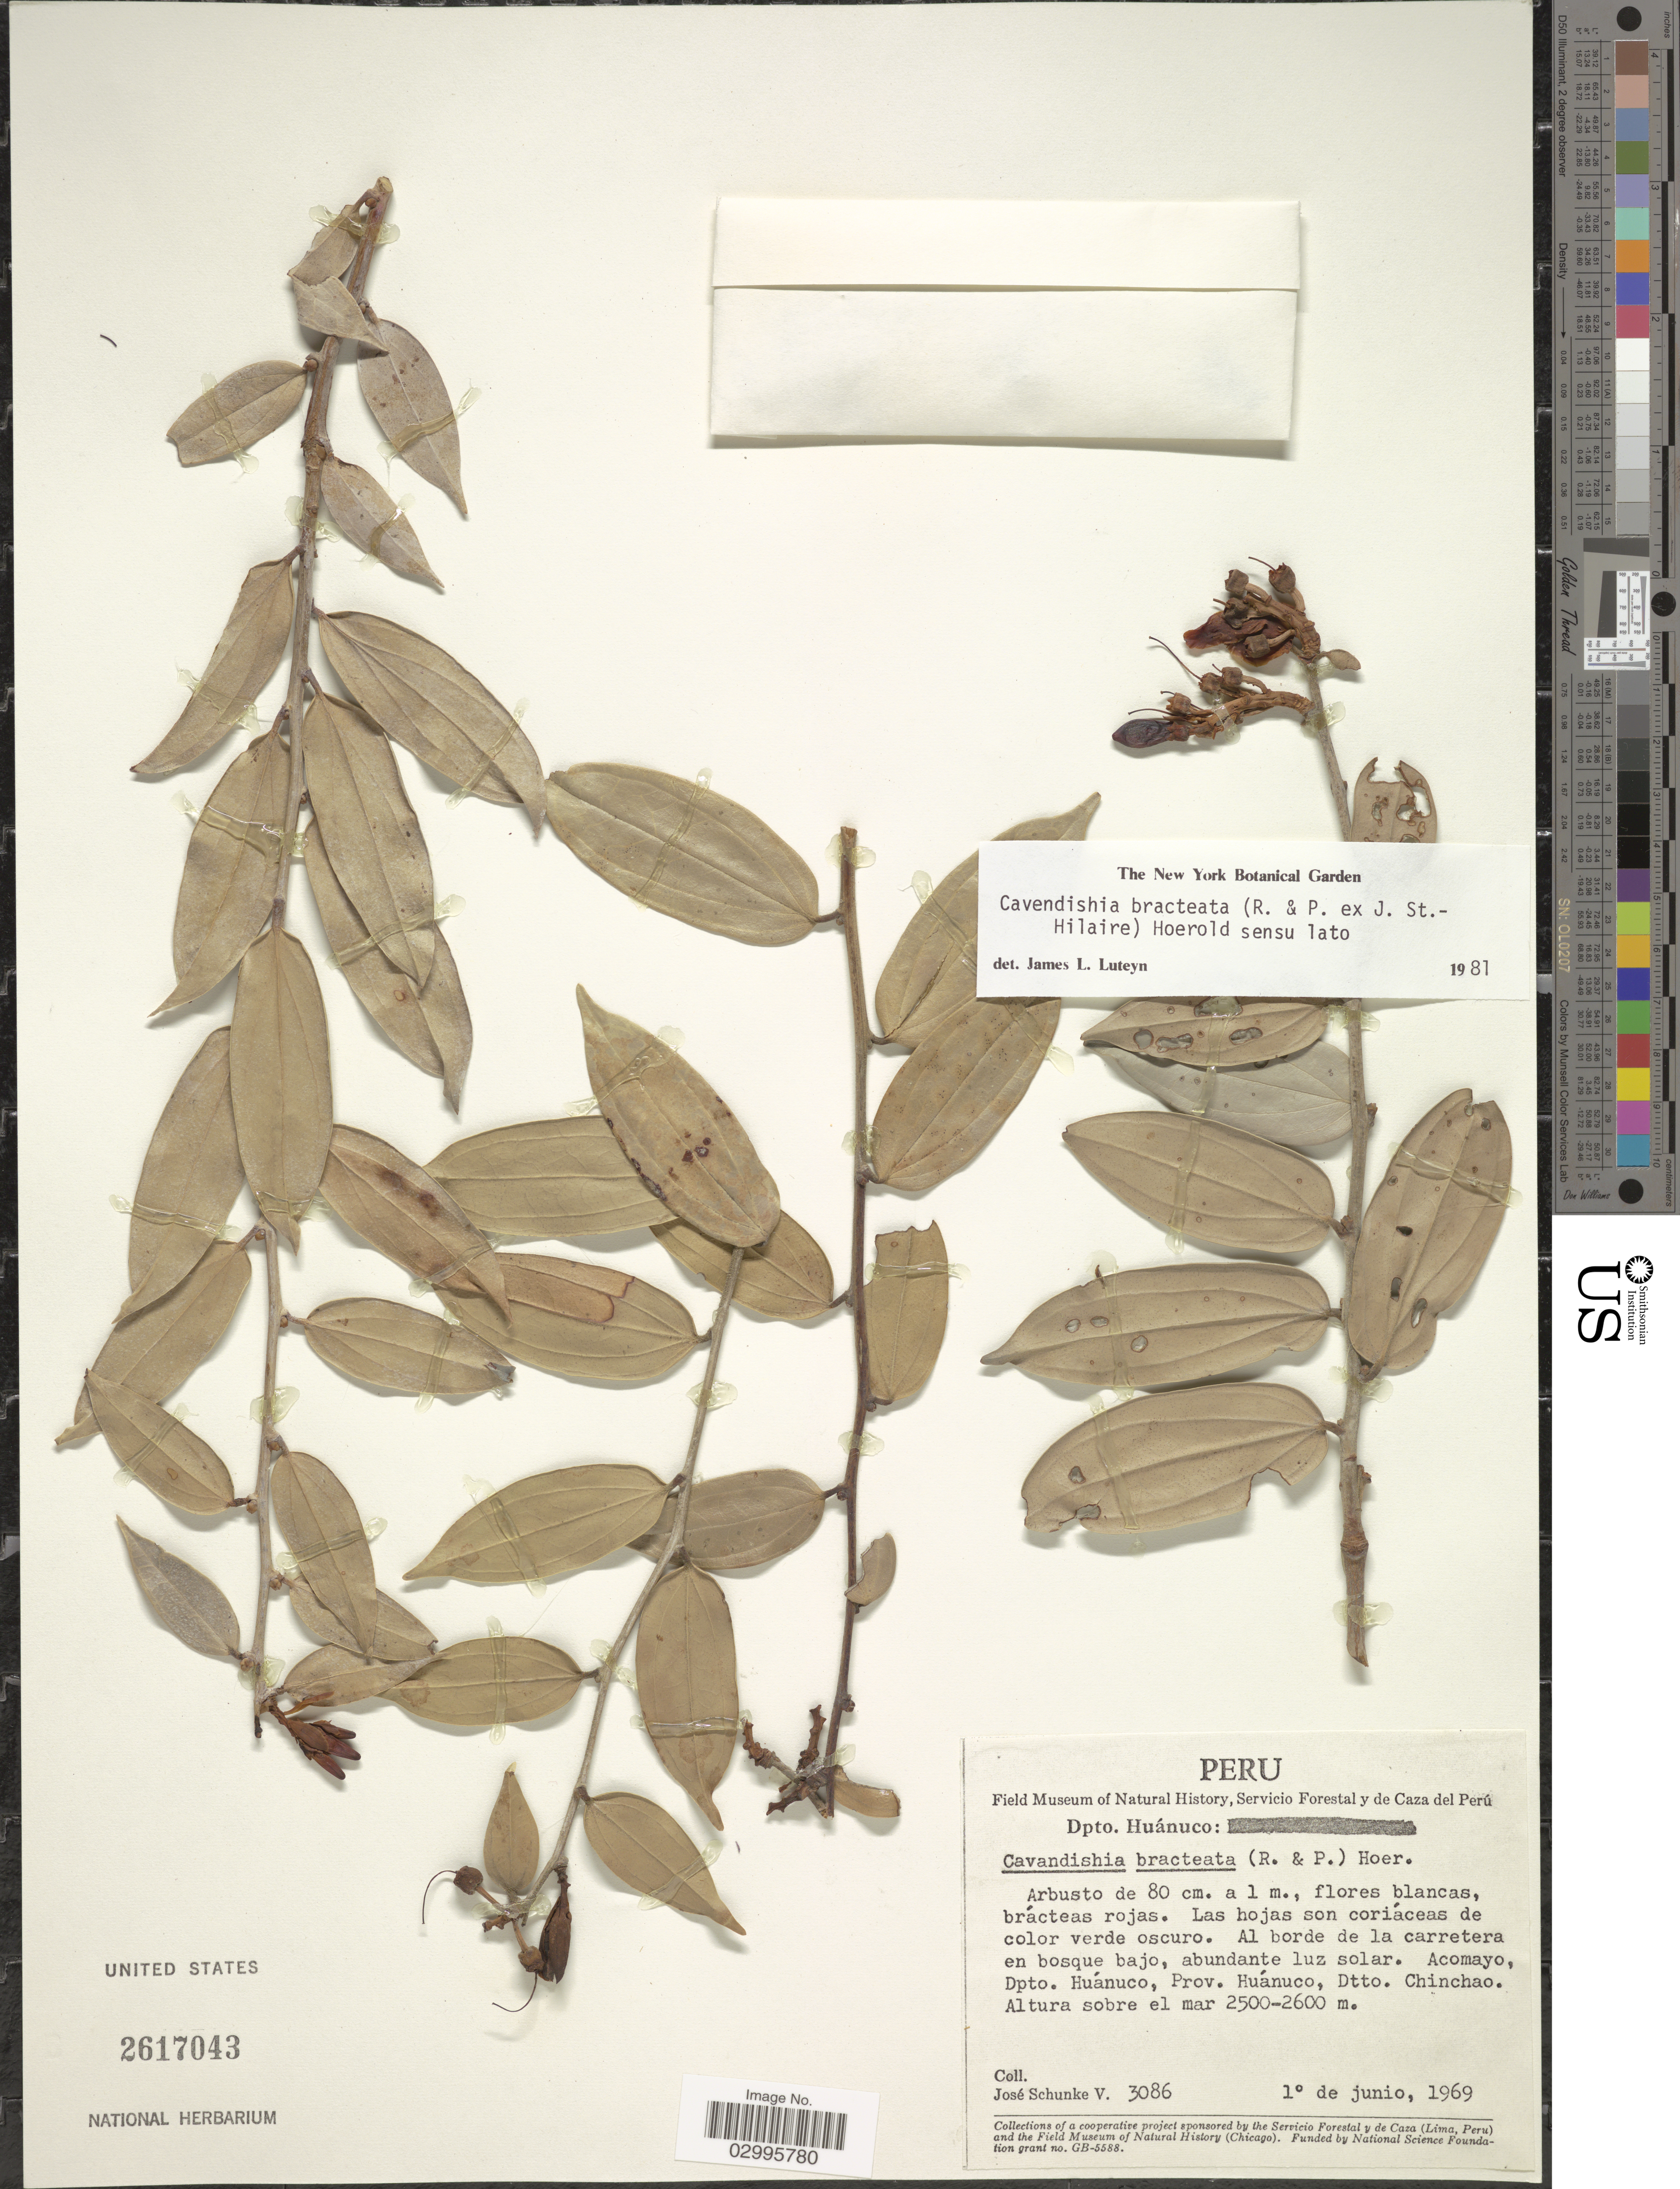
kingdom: Plantae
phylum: Tracheophyta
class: Magnoliopsida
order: Ericales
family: Ericaceae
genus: Cavendishia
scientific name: Cavendishia bracteata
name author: (Ruiz & Pav. ex J. St.-Hil.) Hoerold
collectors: J. Schunke Vigo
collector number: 3086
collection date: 1969-06-01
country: Peru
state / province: Huánuco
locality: Dpto. Huánuco. Acomayo, Dpto. Huánuco, Prov. Huánuco, Dtto. Chinchao.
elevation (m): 2500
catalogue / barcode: US 2617043